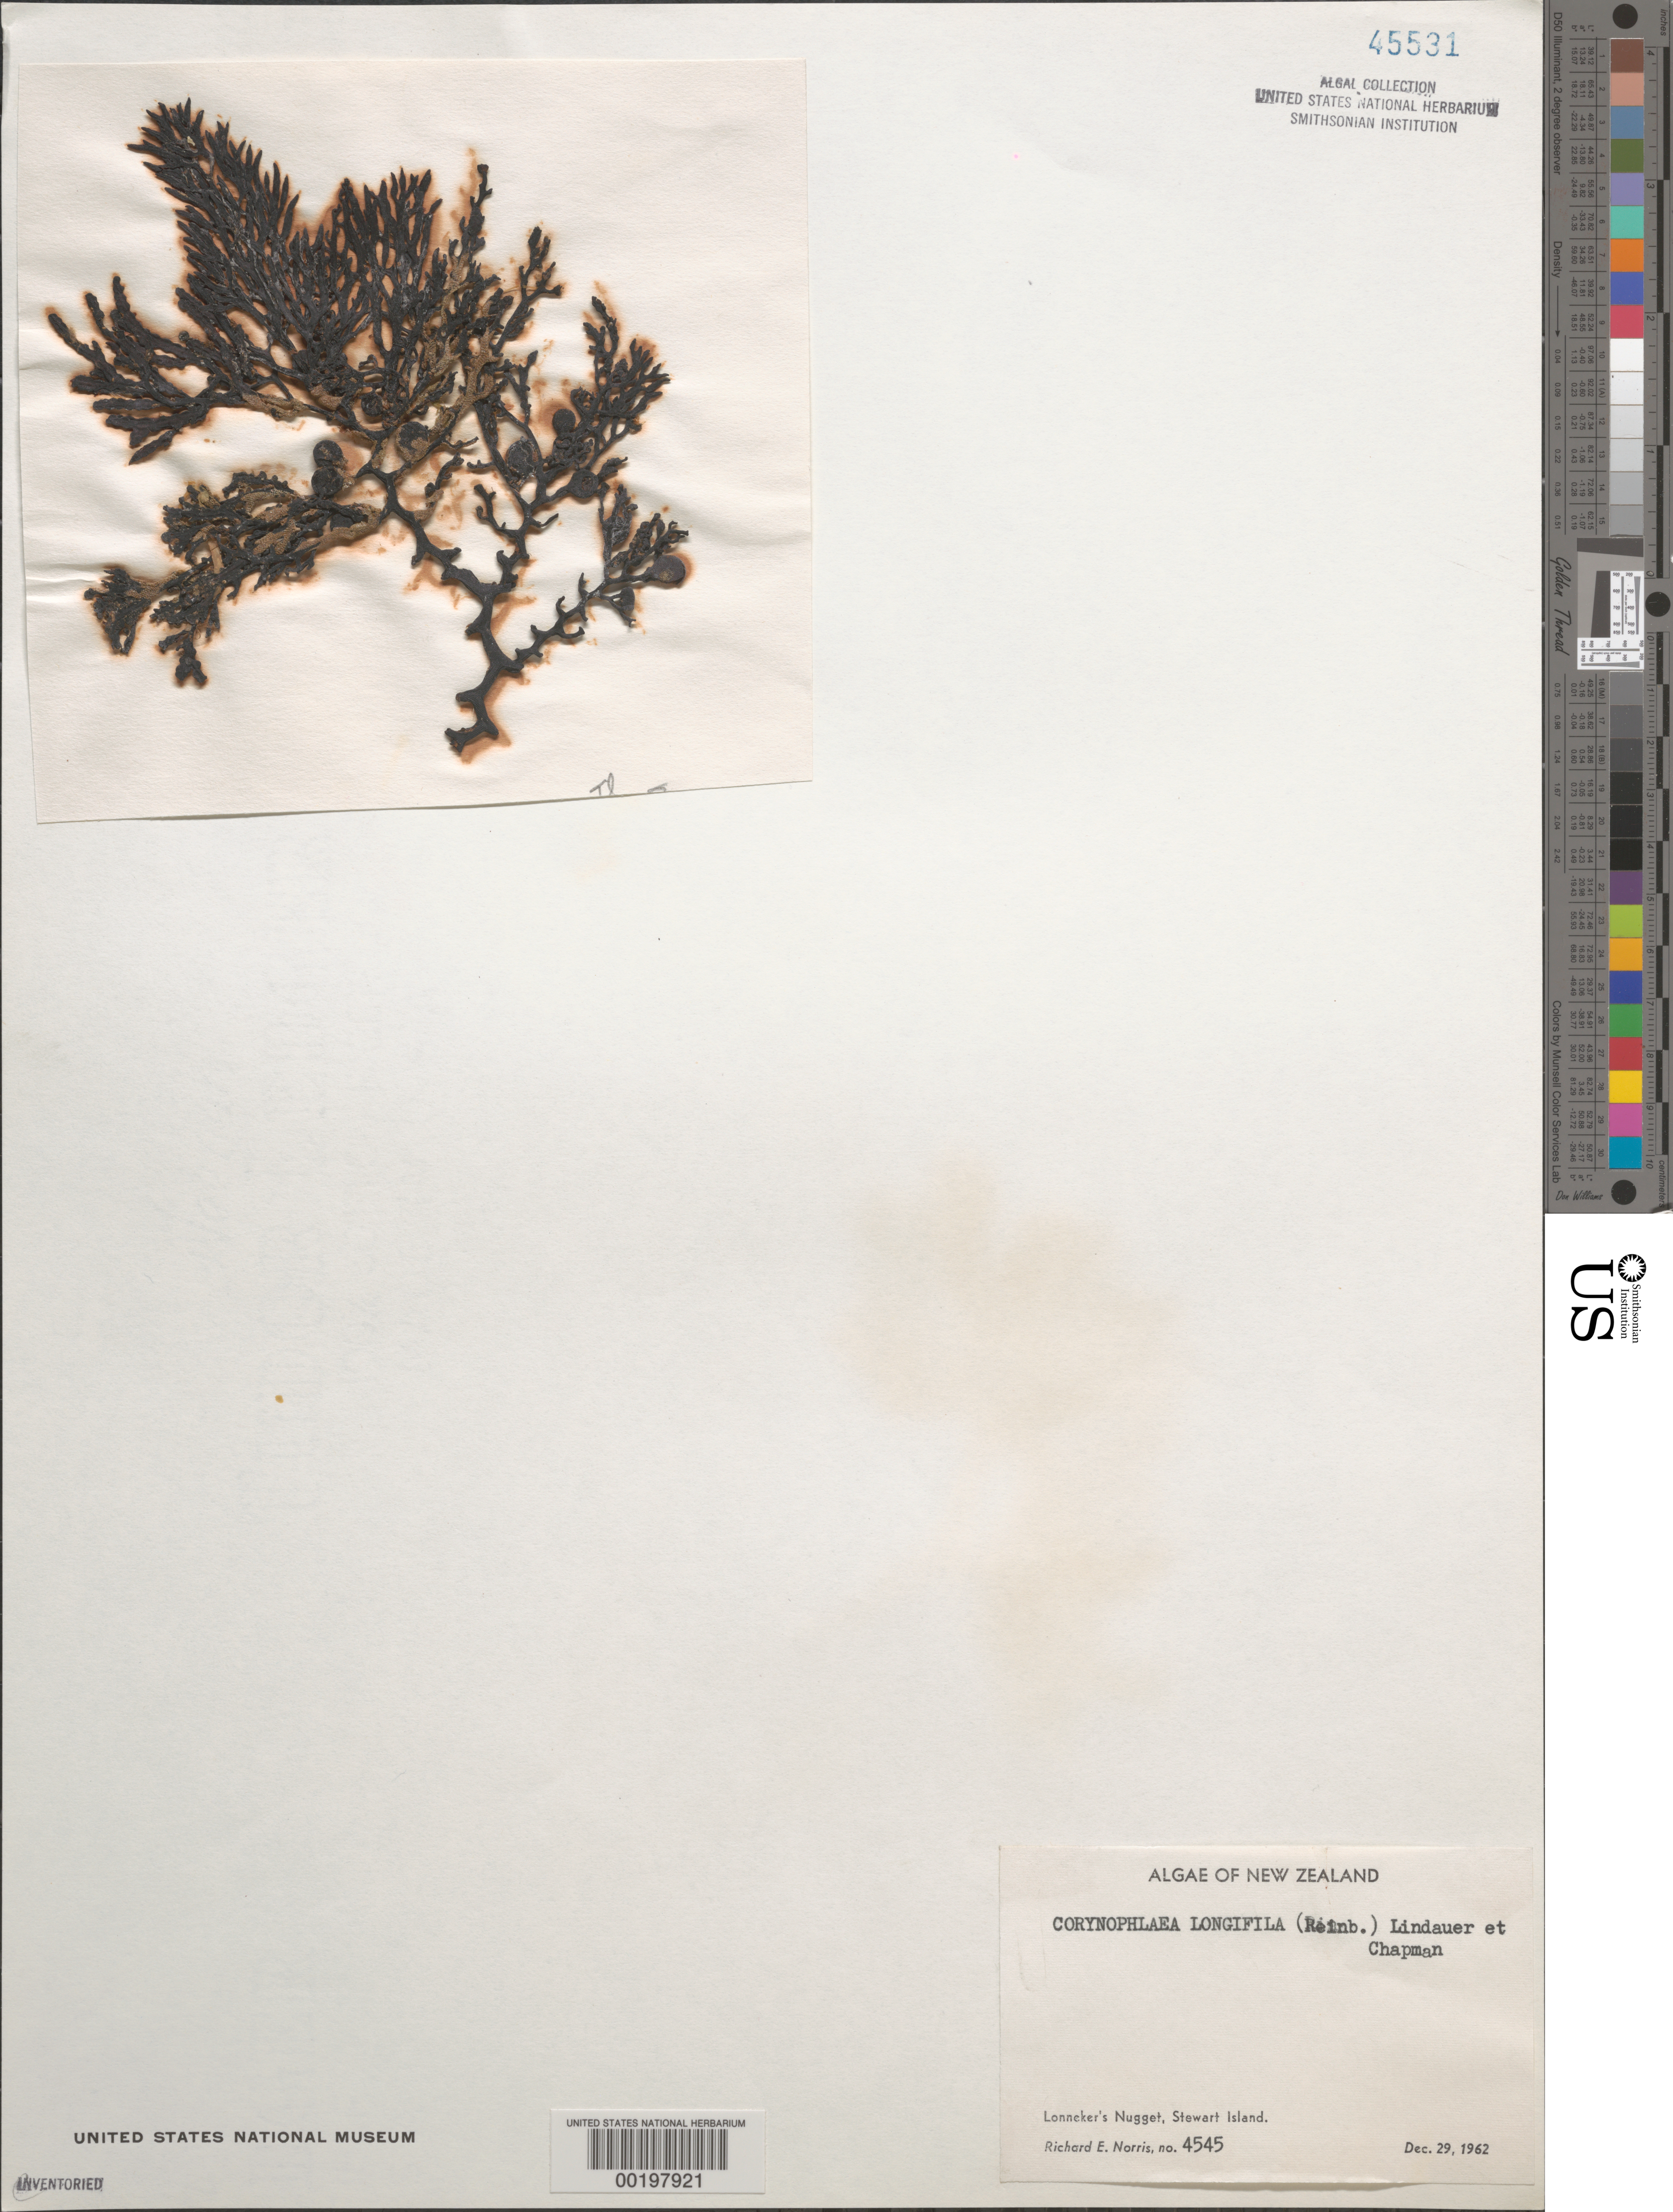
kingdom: Chromista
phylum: Ochrophyta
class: Phaeophyceae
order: Chordariales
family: Corynophlaeaceae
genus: Corynophlaea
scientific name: Corynophlaea longifila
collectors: R. E. Norris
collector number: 4545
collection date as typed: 29 Dec 1962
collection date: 1962-12-29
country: New Zealand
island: Stewart Island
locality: Lonneker's Nugget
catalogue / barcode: US 45531